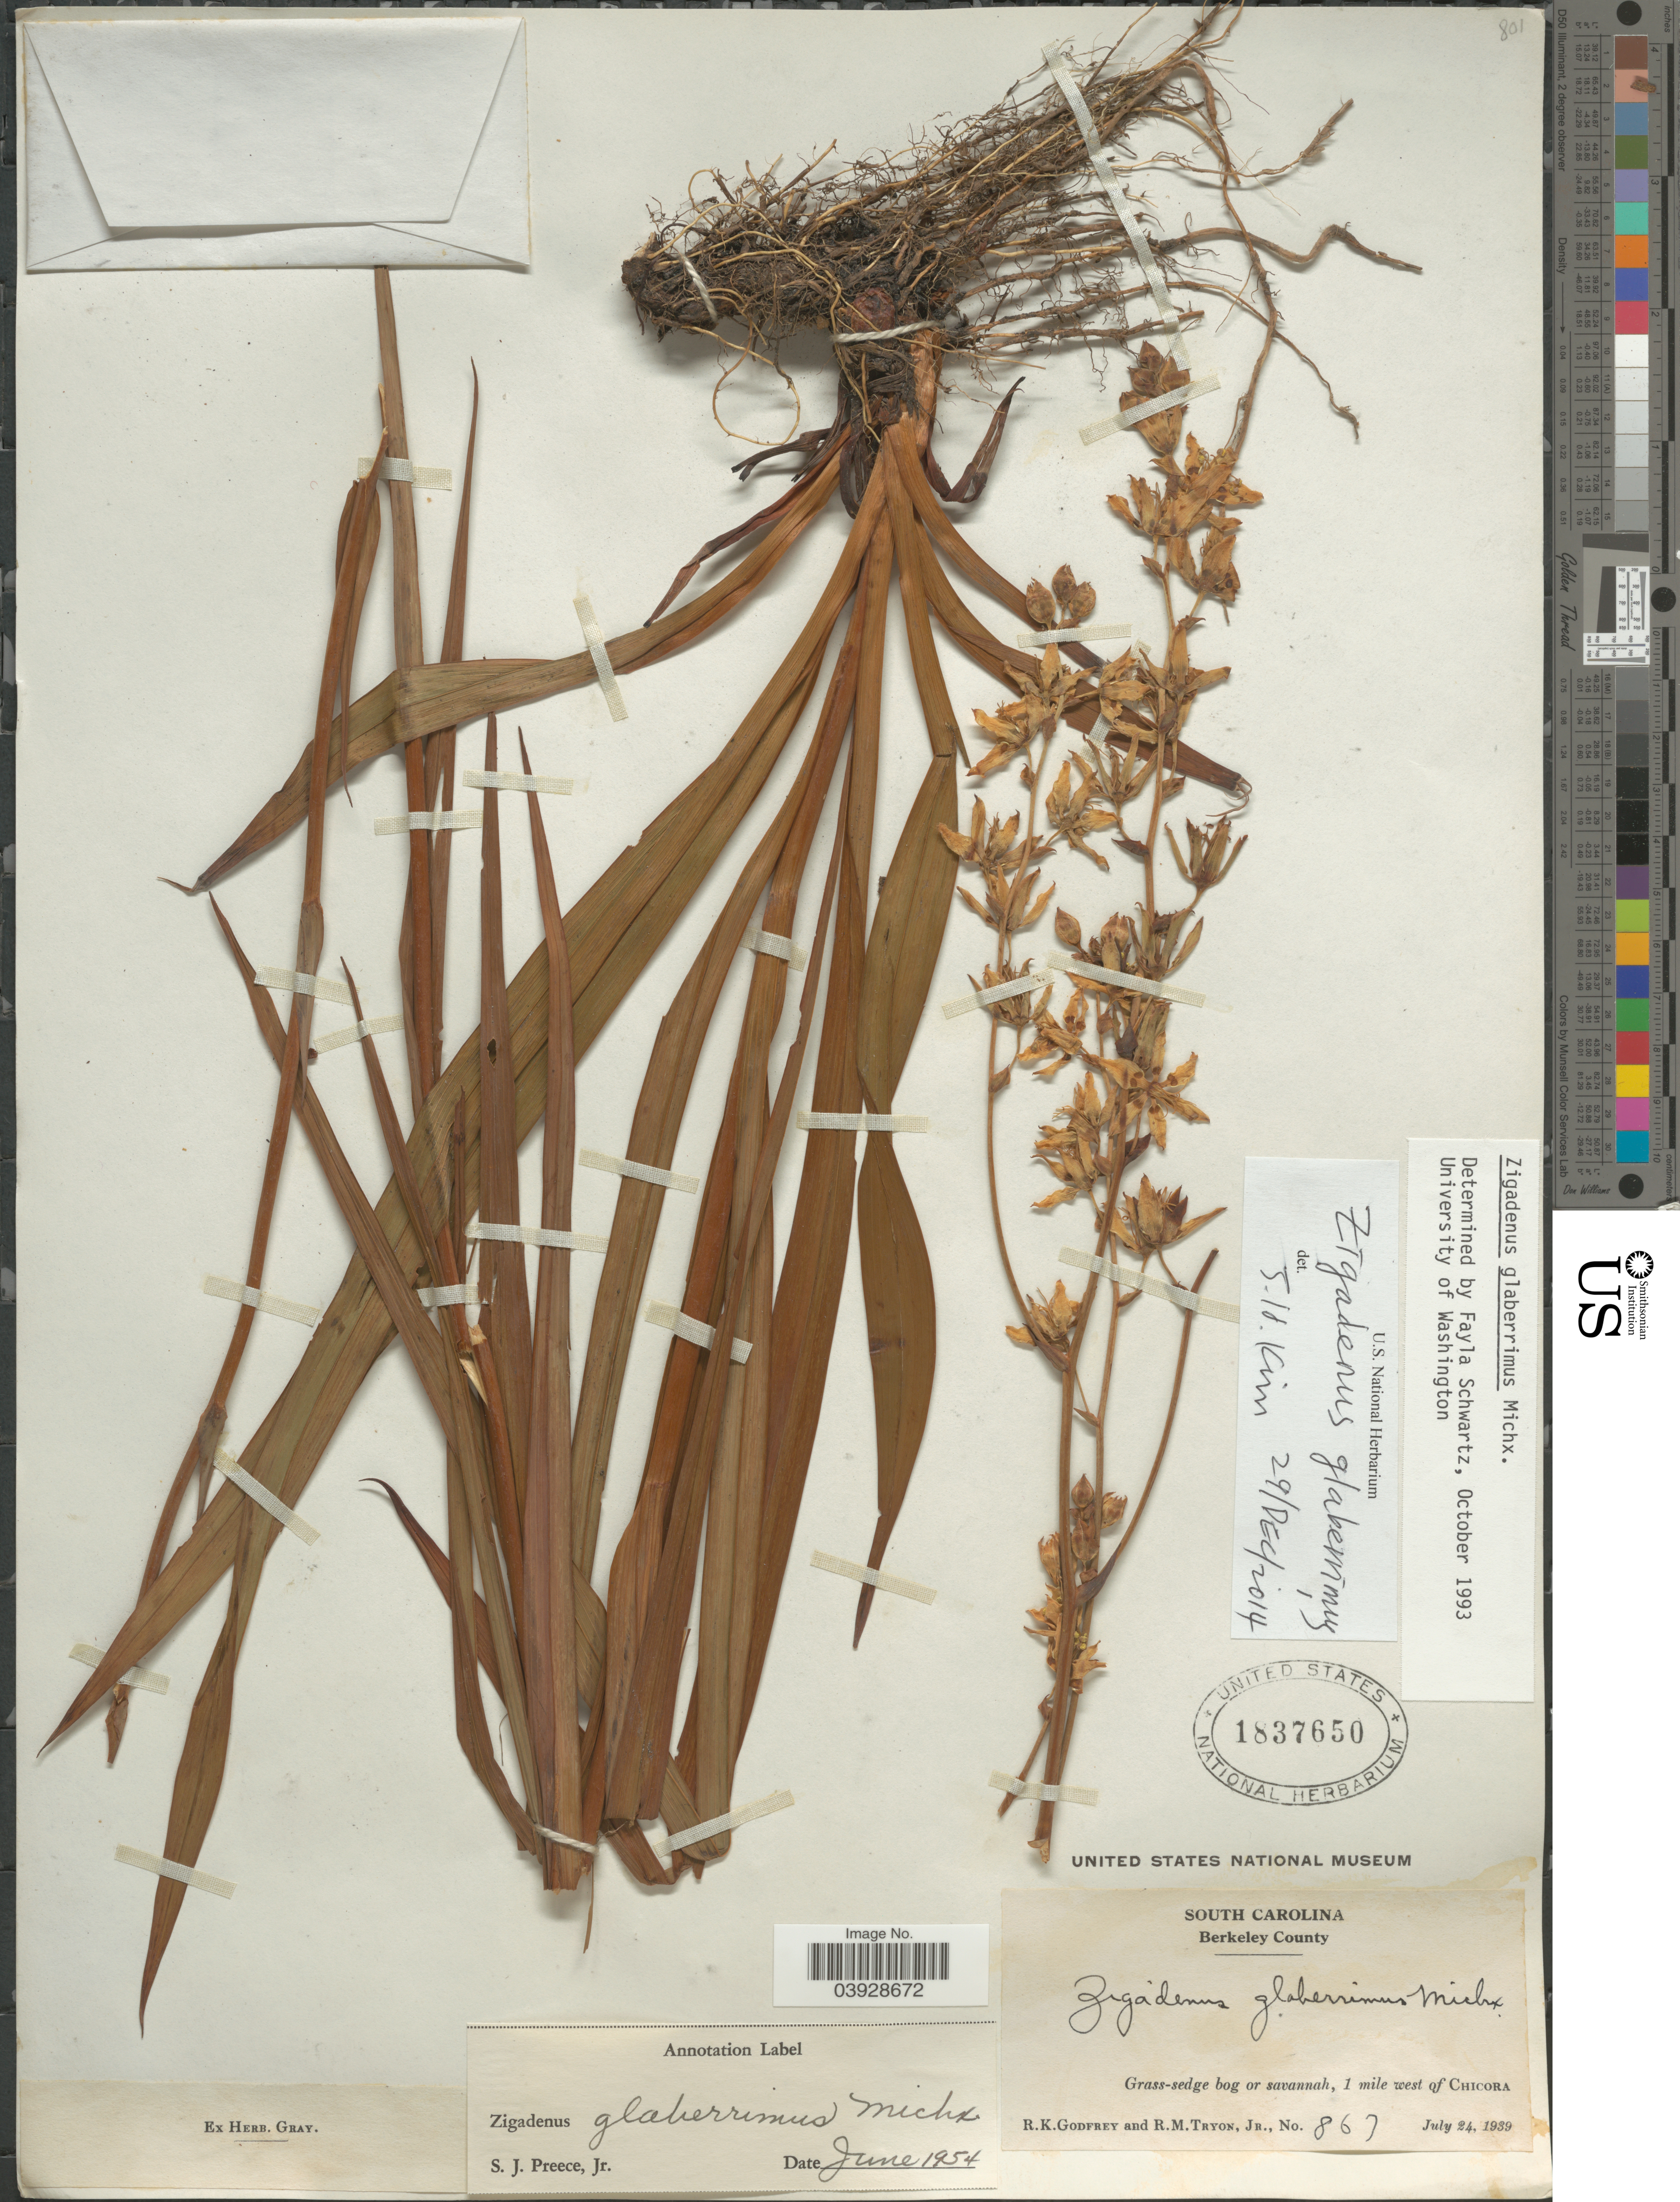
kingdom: Plantae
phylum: Tracheophyta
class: Liliopsida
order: Liliales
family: Melanthiaceae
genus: Zigadenus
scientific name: Zigadenus glaberrimus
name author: Michx.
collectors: R. K. Godfrey & R. Tryon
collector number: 867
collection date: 1939-07-24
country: United States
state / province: South Carolina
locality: Berkeley County. Grass-edge bog or savannah, 1 mile west of Chicora.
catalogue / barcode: US 1837650